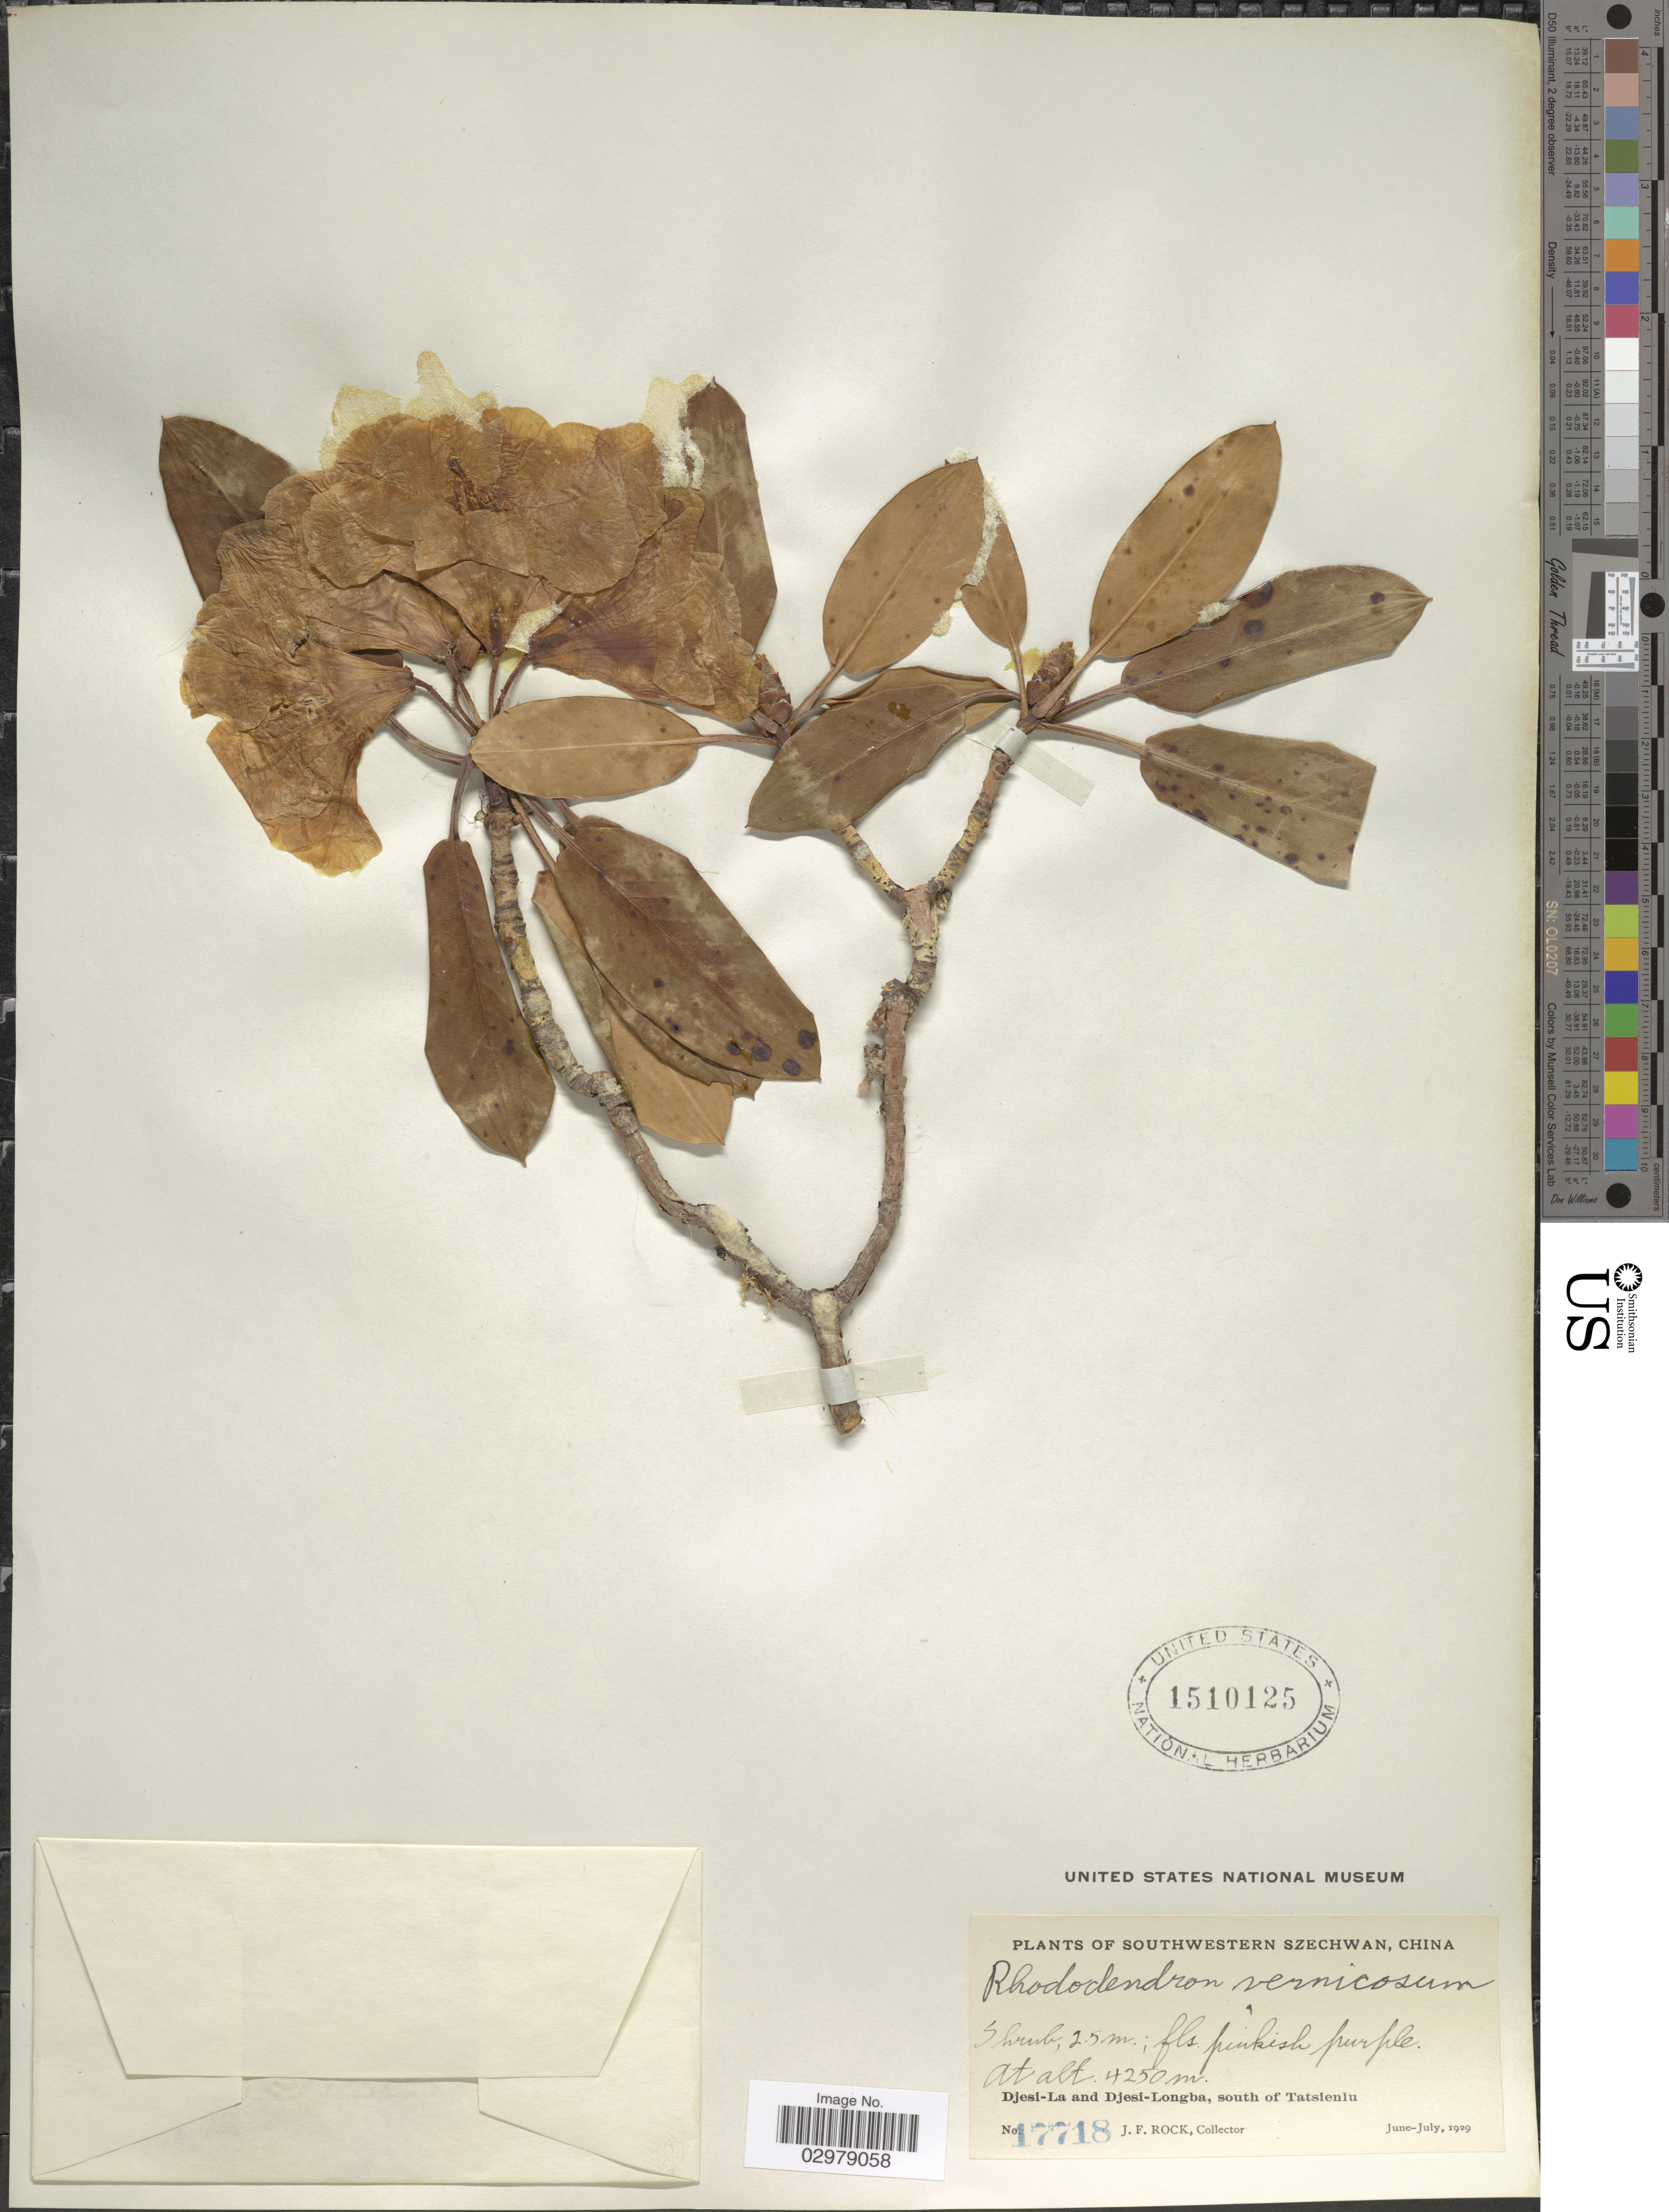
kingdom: Plantae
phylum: Tracheophyta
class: Magnoliopsida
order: Ericales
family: Ericaceae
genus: Rhododendron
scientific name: Rhododendron vernicosum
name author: Franch.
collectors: J. Rock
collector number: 17718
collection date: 1929-06/1929-07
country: China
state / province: Sichuan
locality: Southwestern Szechwan. Djesi-La and Djesi-Longba, south of Tatsienlu.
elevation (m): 4250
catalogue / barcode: US 1510125